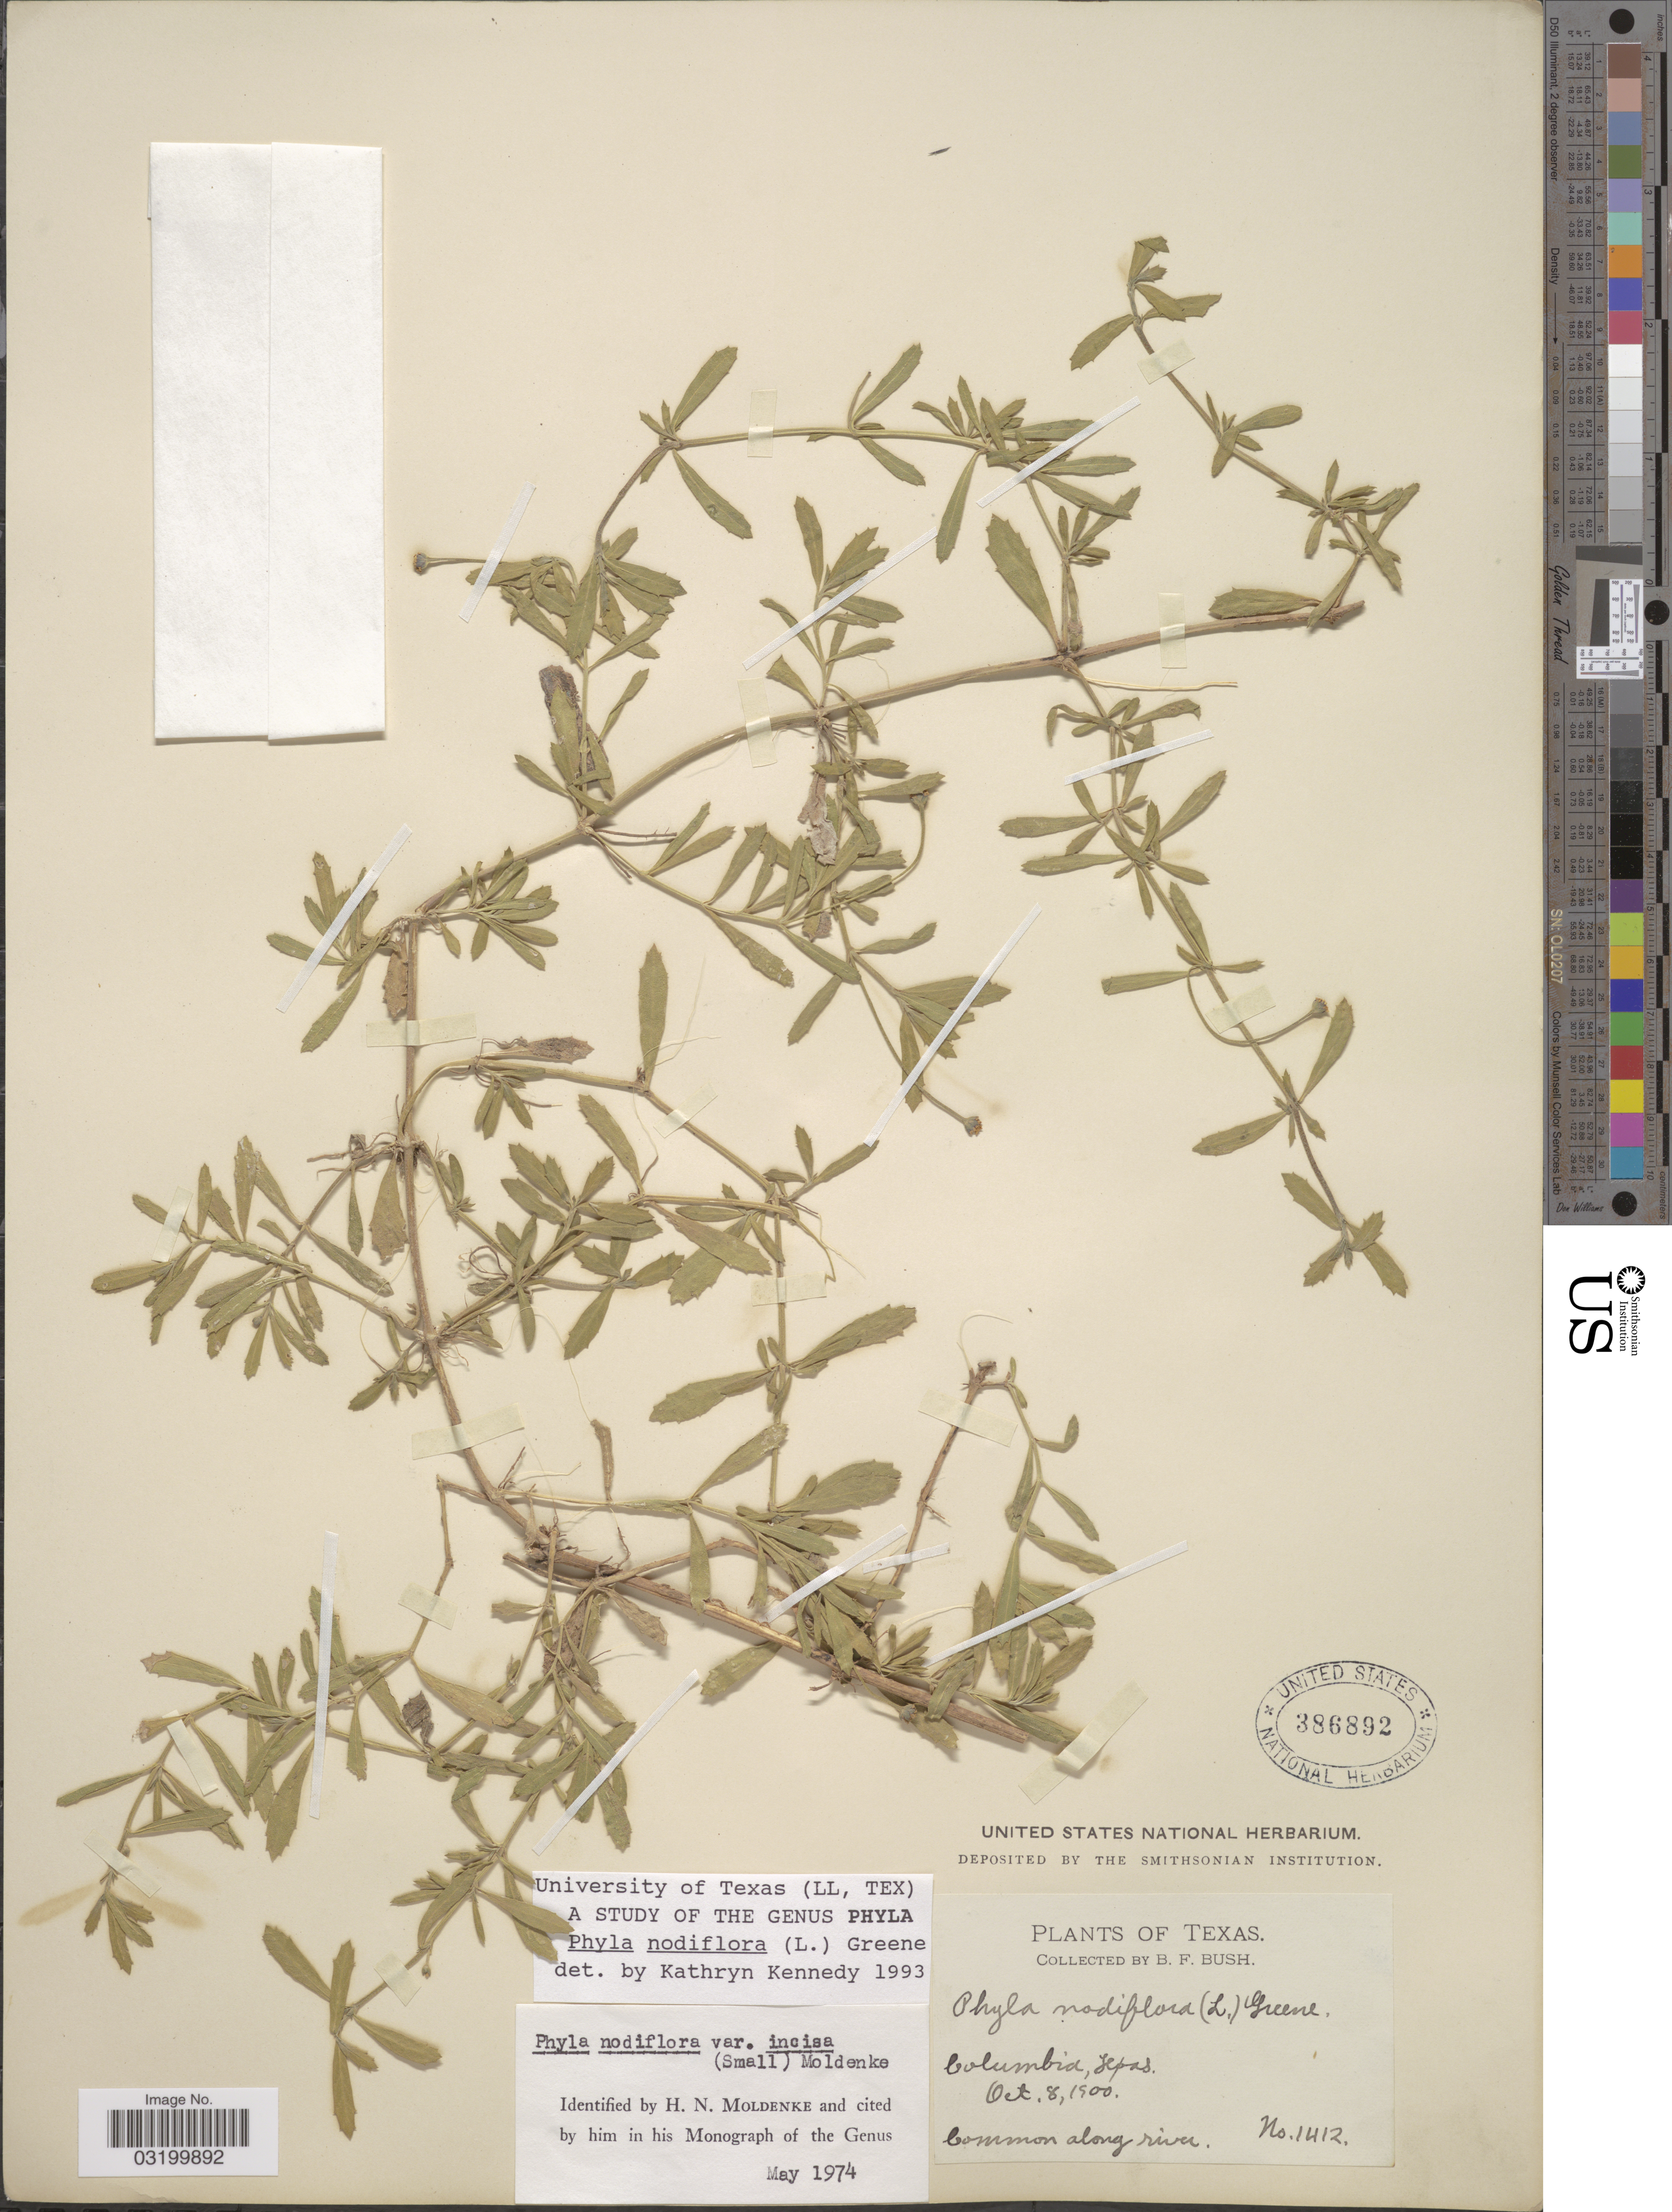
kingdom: Plantae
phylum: Tracheophyta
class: Magnoliopsida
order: Lamiales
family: Verbenaceae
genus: Phyla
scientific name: Phyla nodiflora var. nodiflora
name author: (L.) Greene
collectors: B. F. Bush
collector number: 1412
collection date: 1900-10-08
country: United States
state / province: Texas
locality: Columbia.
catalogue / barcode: US 386892